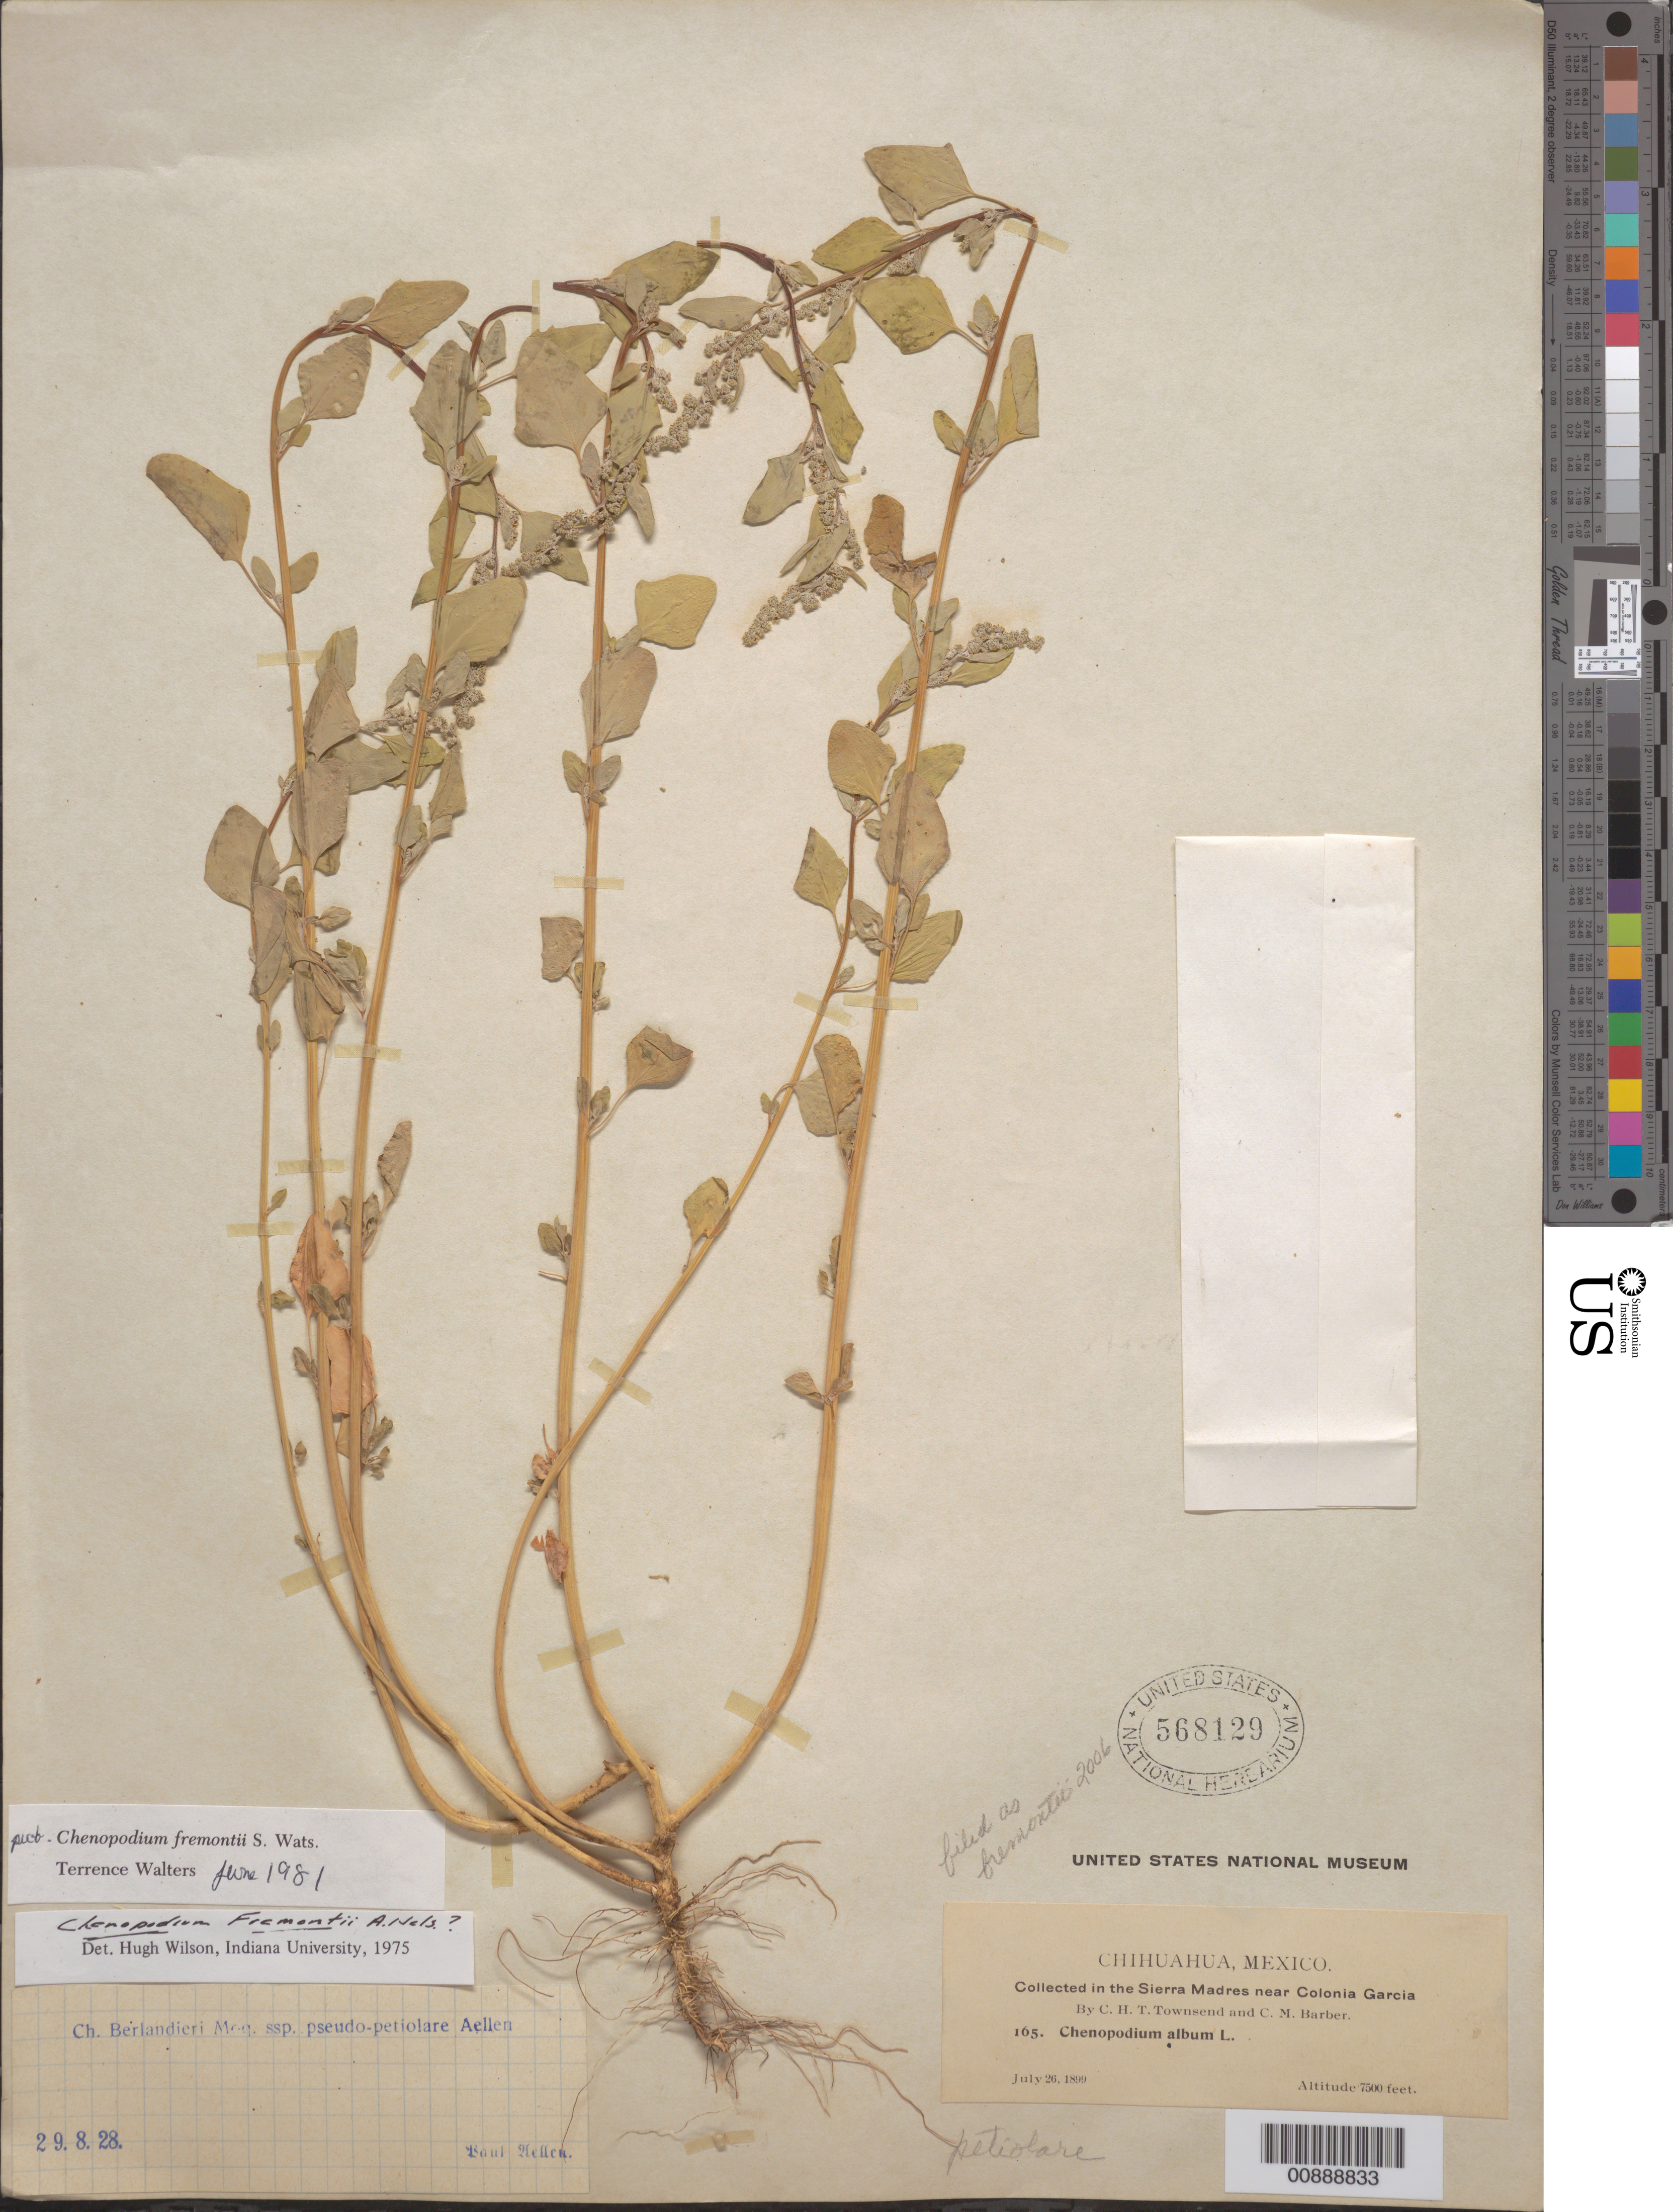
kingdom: Plantae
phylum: Tracheophyta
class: Magnoliopsida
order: Caryophyllales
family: Amaranthaceae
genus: Chenopodium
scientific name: Chenopodium fremontii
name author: S. Watson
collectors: C. H. T. Townsend & C. Barber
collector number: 165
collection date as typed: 26 Jul 1899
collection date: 1899-07-26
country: Mexico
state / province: Chihuahua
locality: Sierra Madre near Colonia García, Chihuahua.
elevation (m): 2286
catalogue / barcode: US 568129